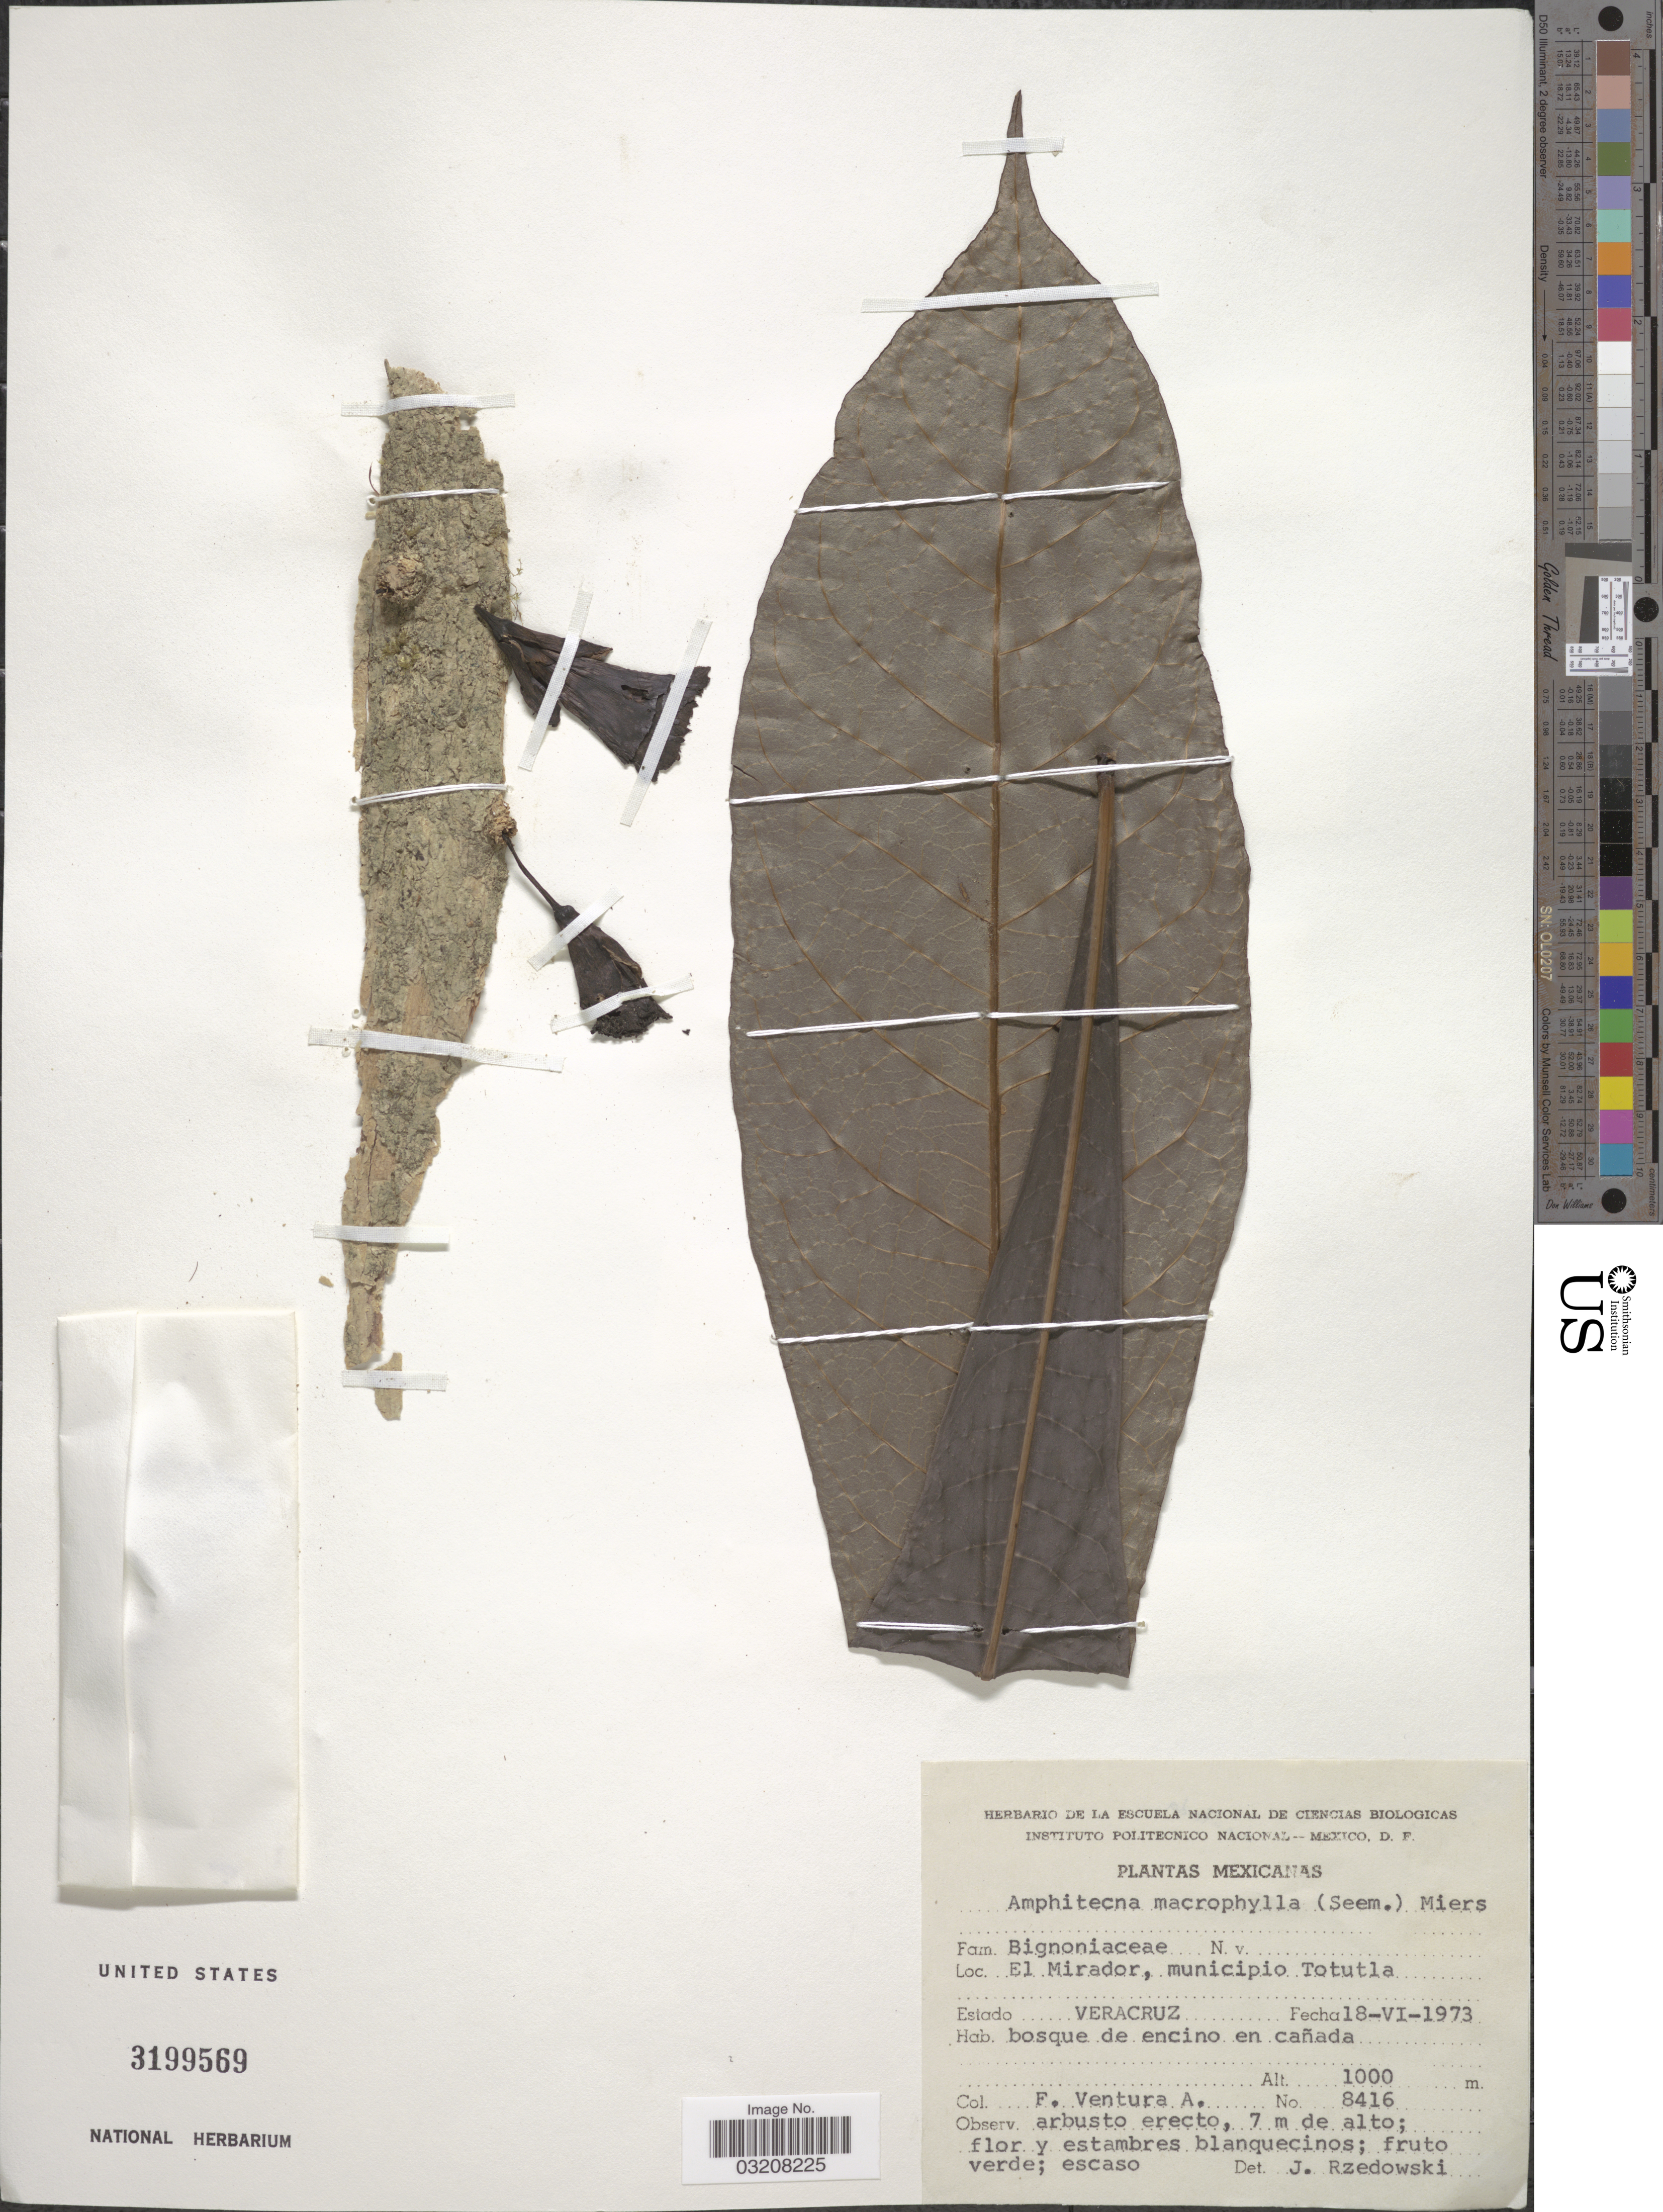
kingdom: Plantae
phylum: Tracheophyta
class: Magnoliopsida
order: Lamiales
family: Bignoniaceae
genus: Amphitecna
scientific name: Amphitecna macrophylla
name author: (Seem.) Miers ex Baill.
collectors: F. Ventura A.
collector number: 8416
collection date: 1973-06-18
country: Mexico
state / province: Veracruz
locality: El Mirador, municipio Totutla. Estado Veracruz.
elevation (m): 1000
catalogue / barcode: US 3199569